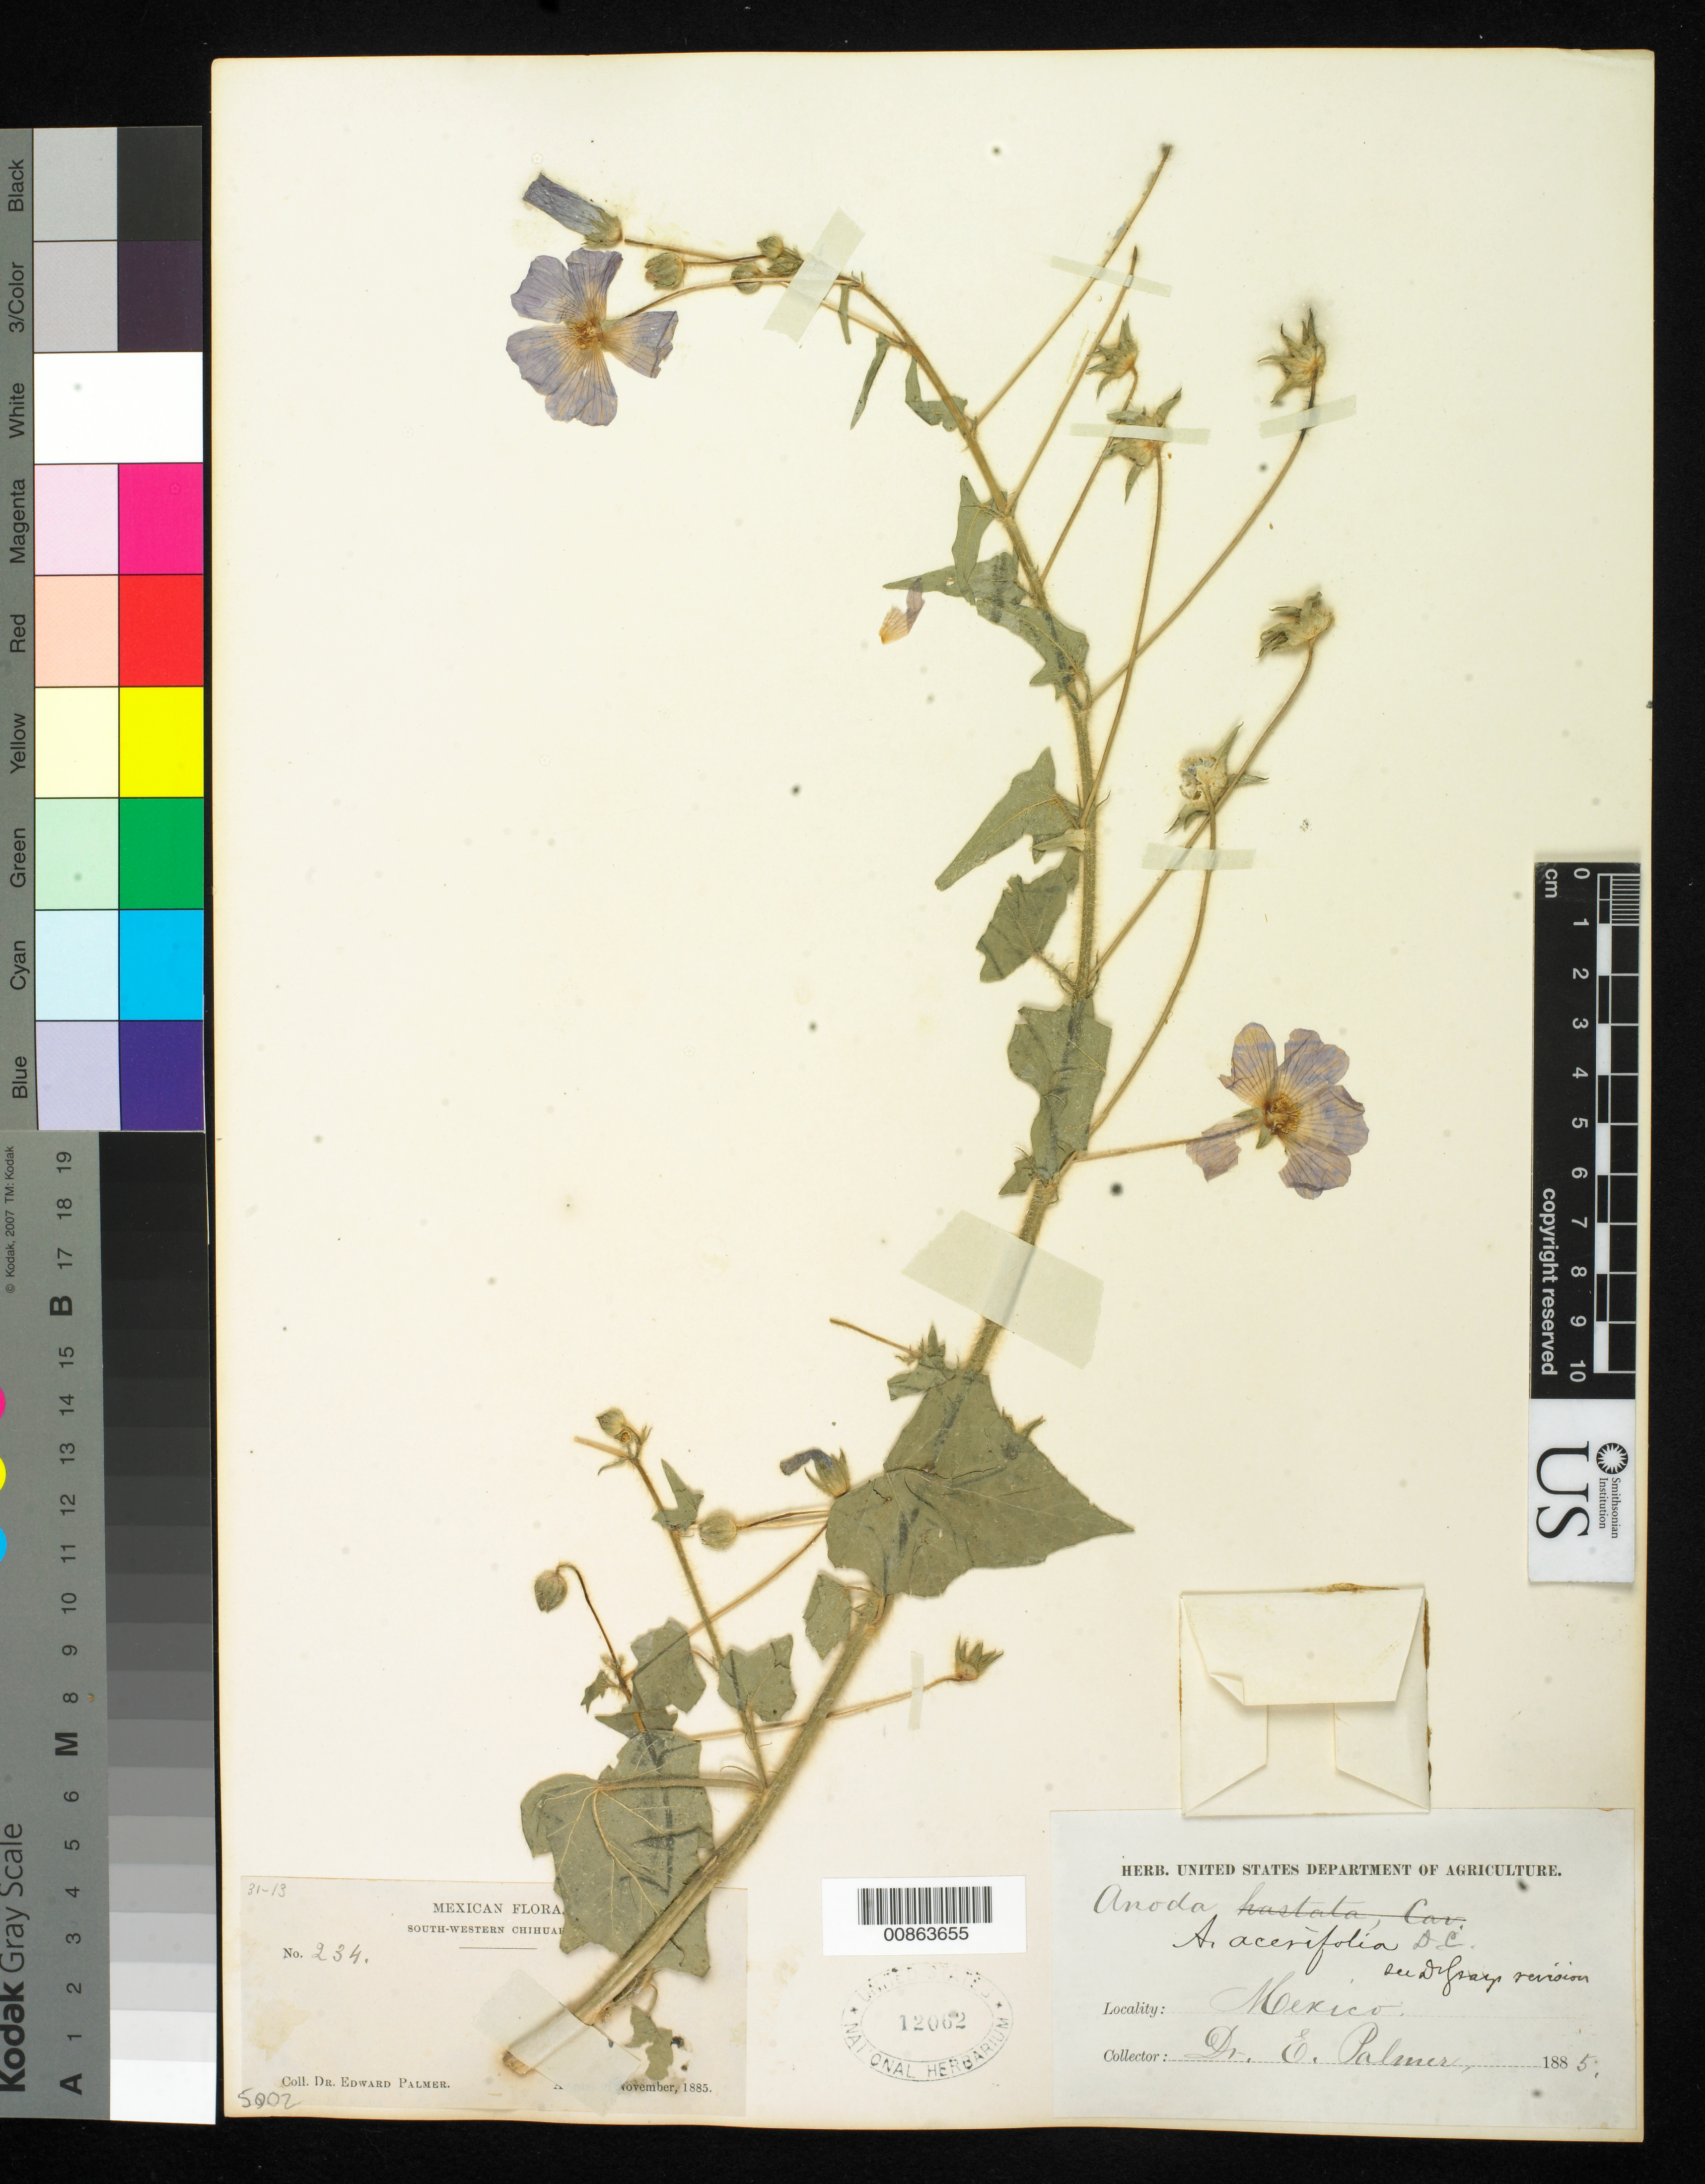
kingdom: Plantae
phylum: Tracheophyta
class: Magnoliopsida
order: Malvales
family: Malvaceae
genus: Anoda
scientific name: Anoda acerifolia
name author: Cav.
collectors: E. Palmer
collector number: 234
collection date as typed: Aug 1885 to -- Nov 1885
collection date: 1885-08/1885-11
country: Mexico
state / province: Chihuahua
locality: South-Western Chihuahua.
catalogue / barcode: US 12062